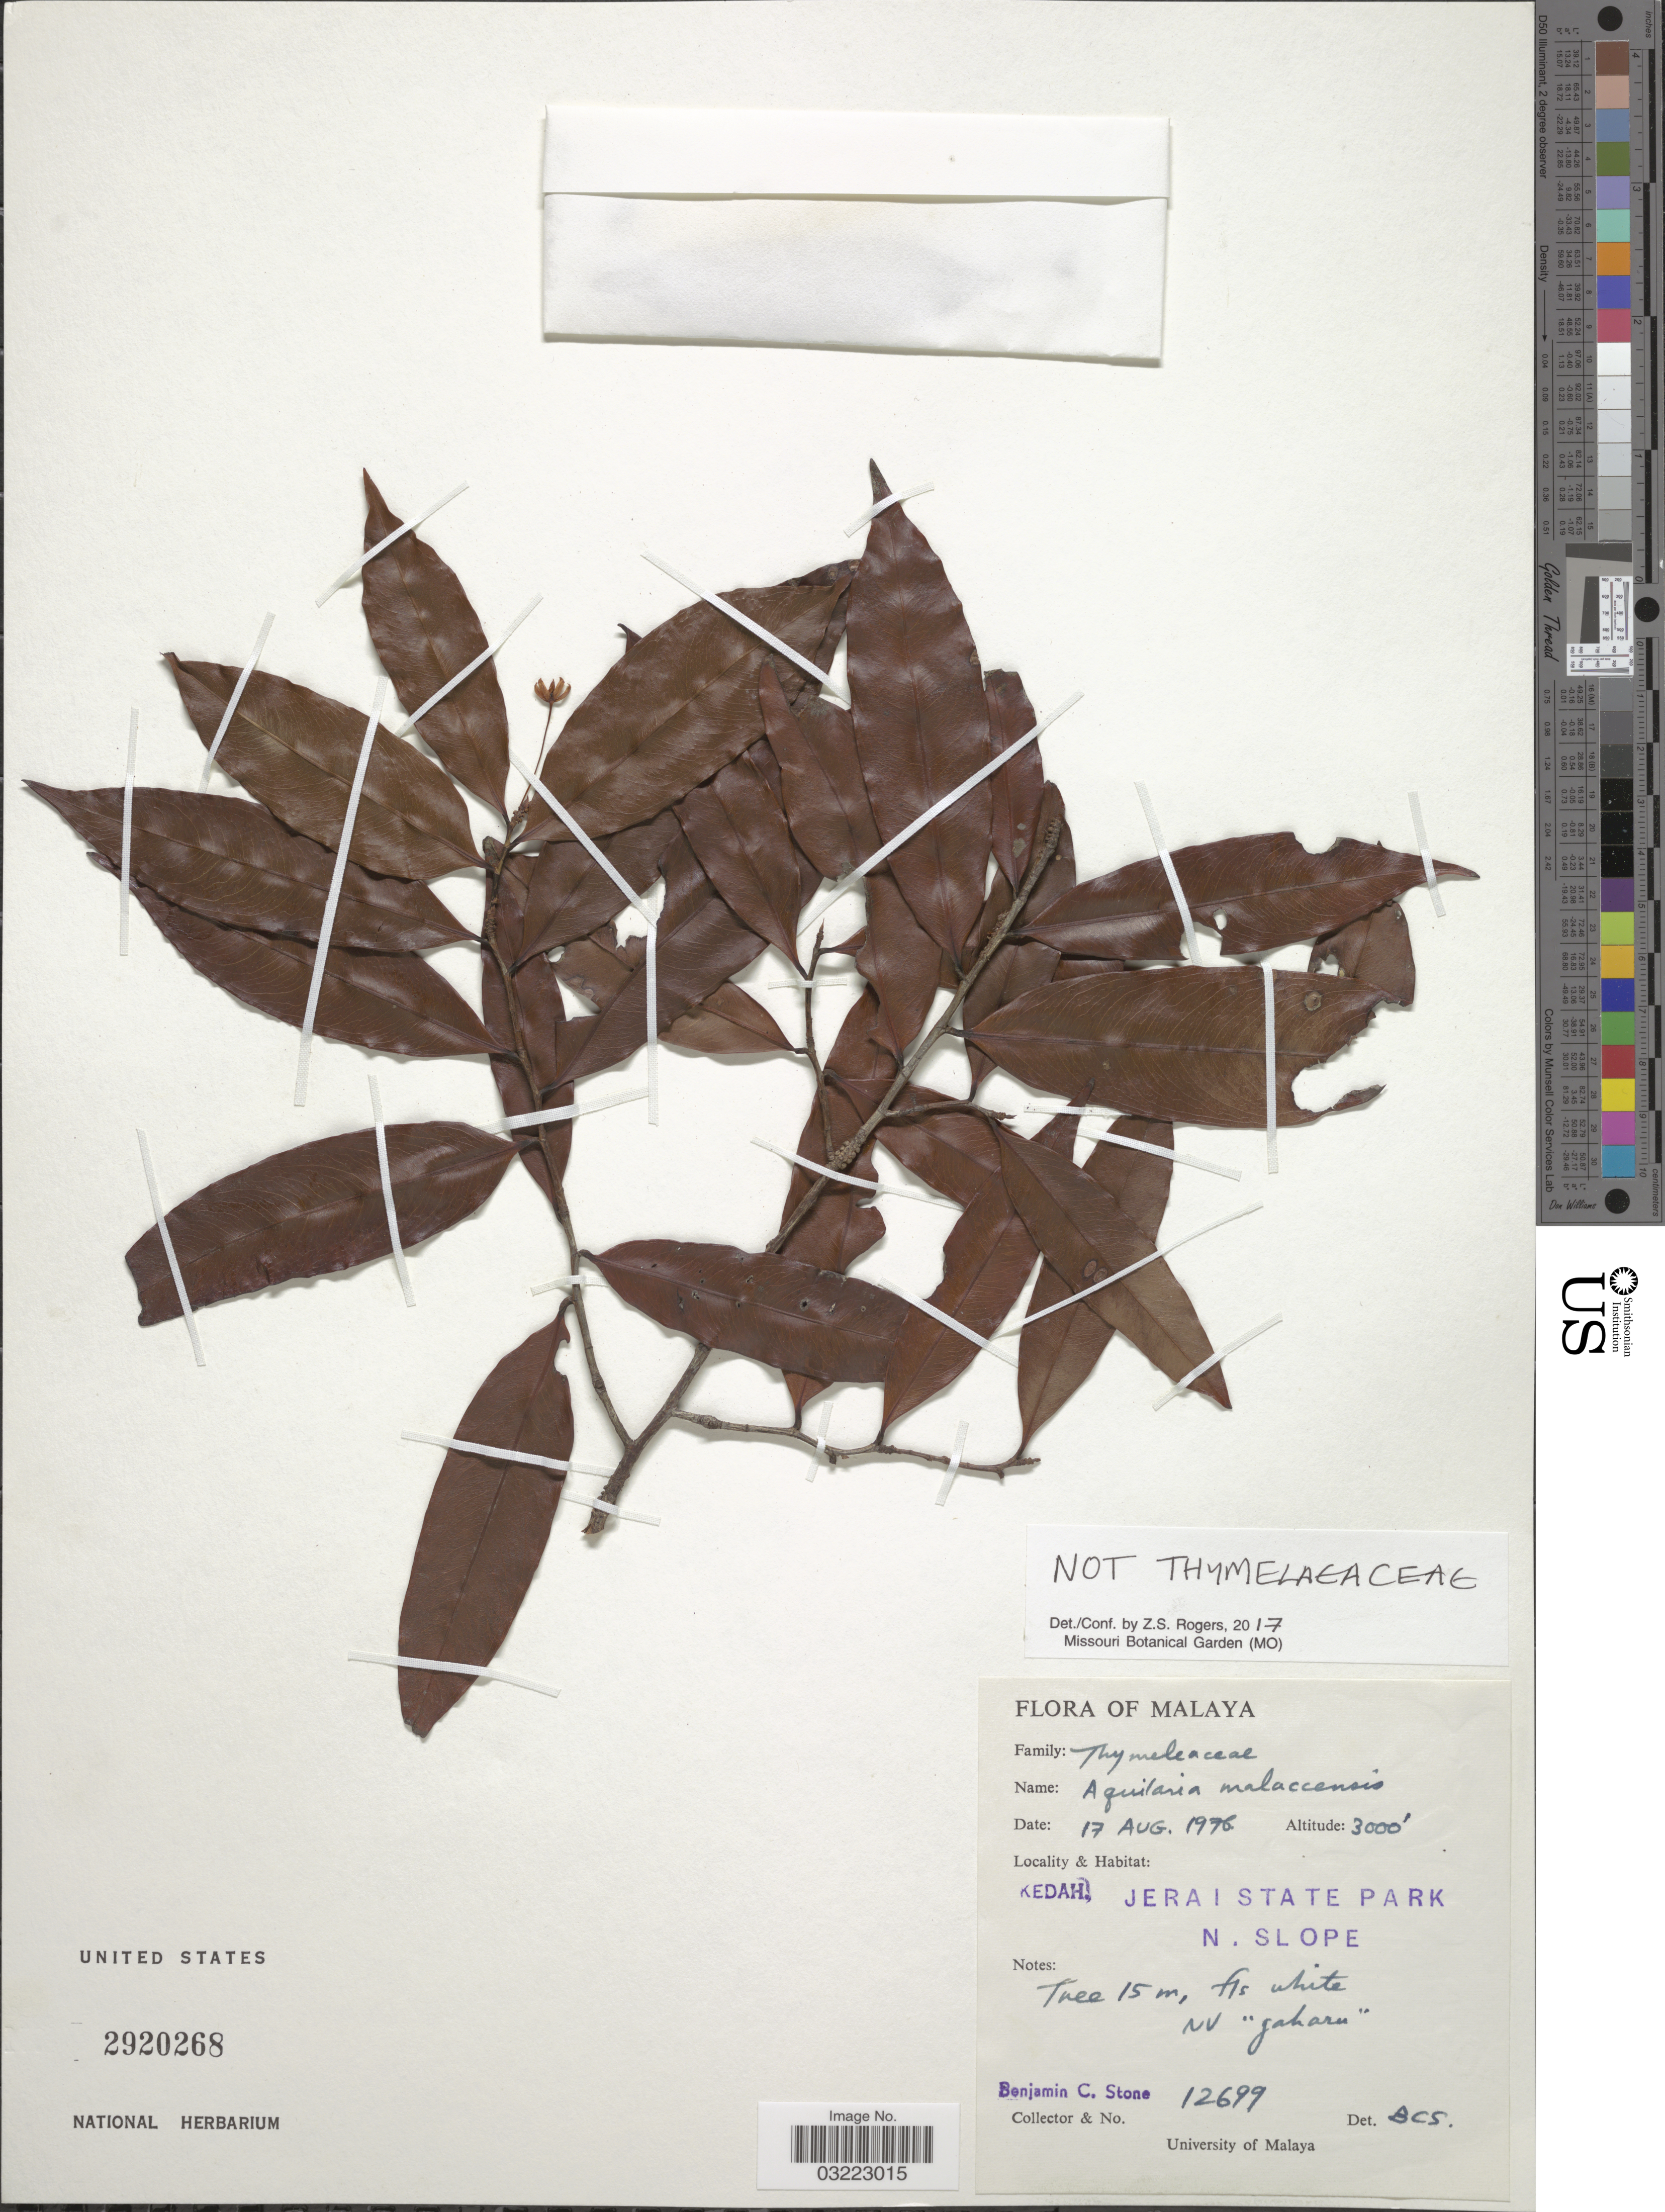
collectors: B. C. Stone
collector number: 12699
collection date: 1976-08-17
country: Malaysia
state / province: Kedah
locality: Malaya. Kedah. Jerai State Park. N. Slope.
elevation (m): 914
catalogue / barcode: US 2920268